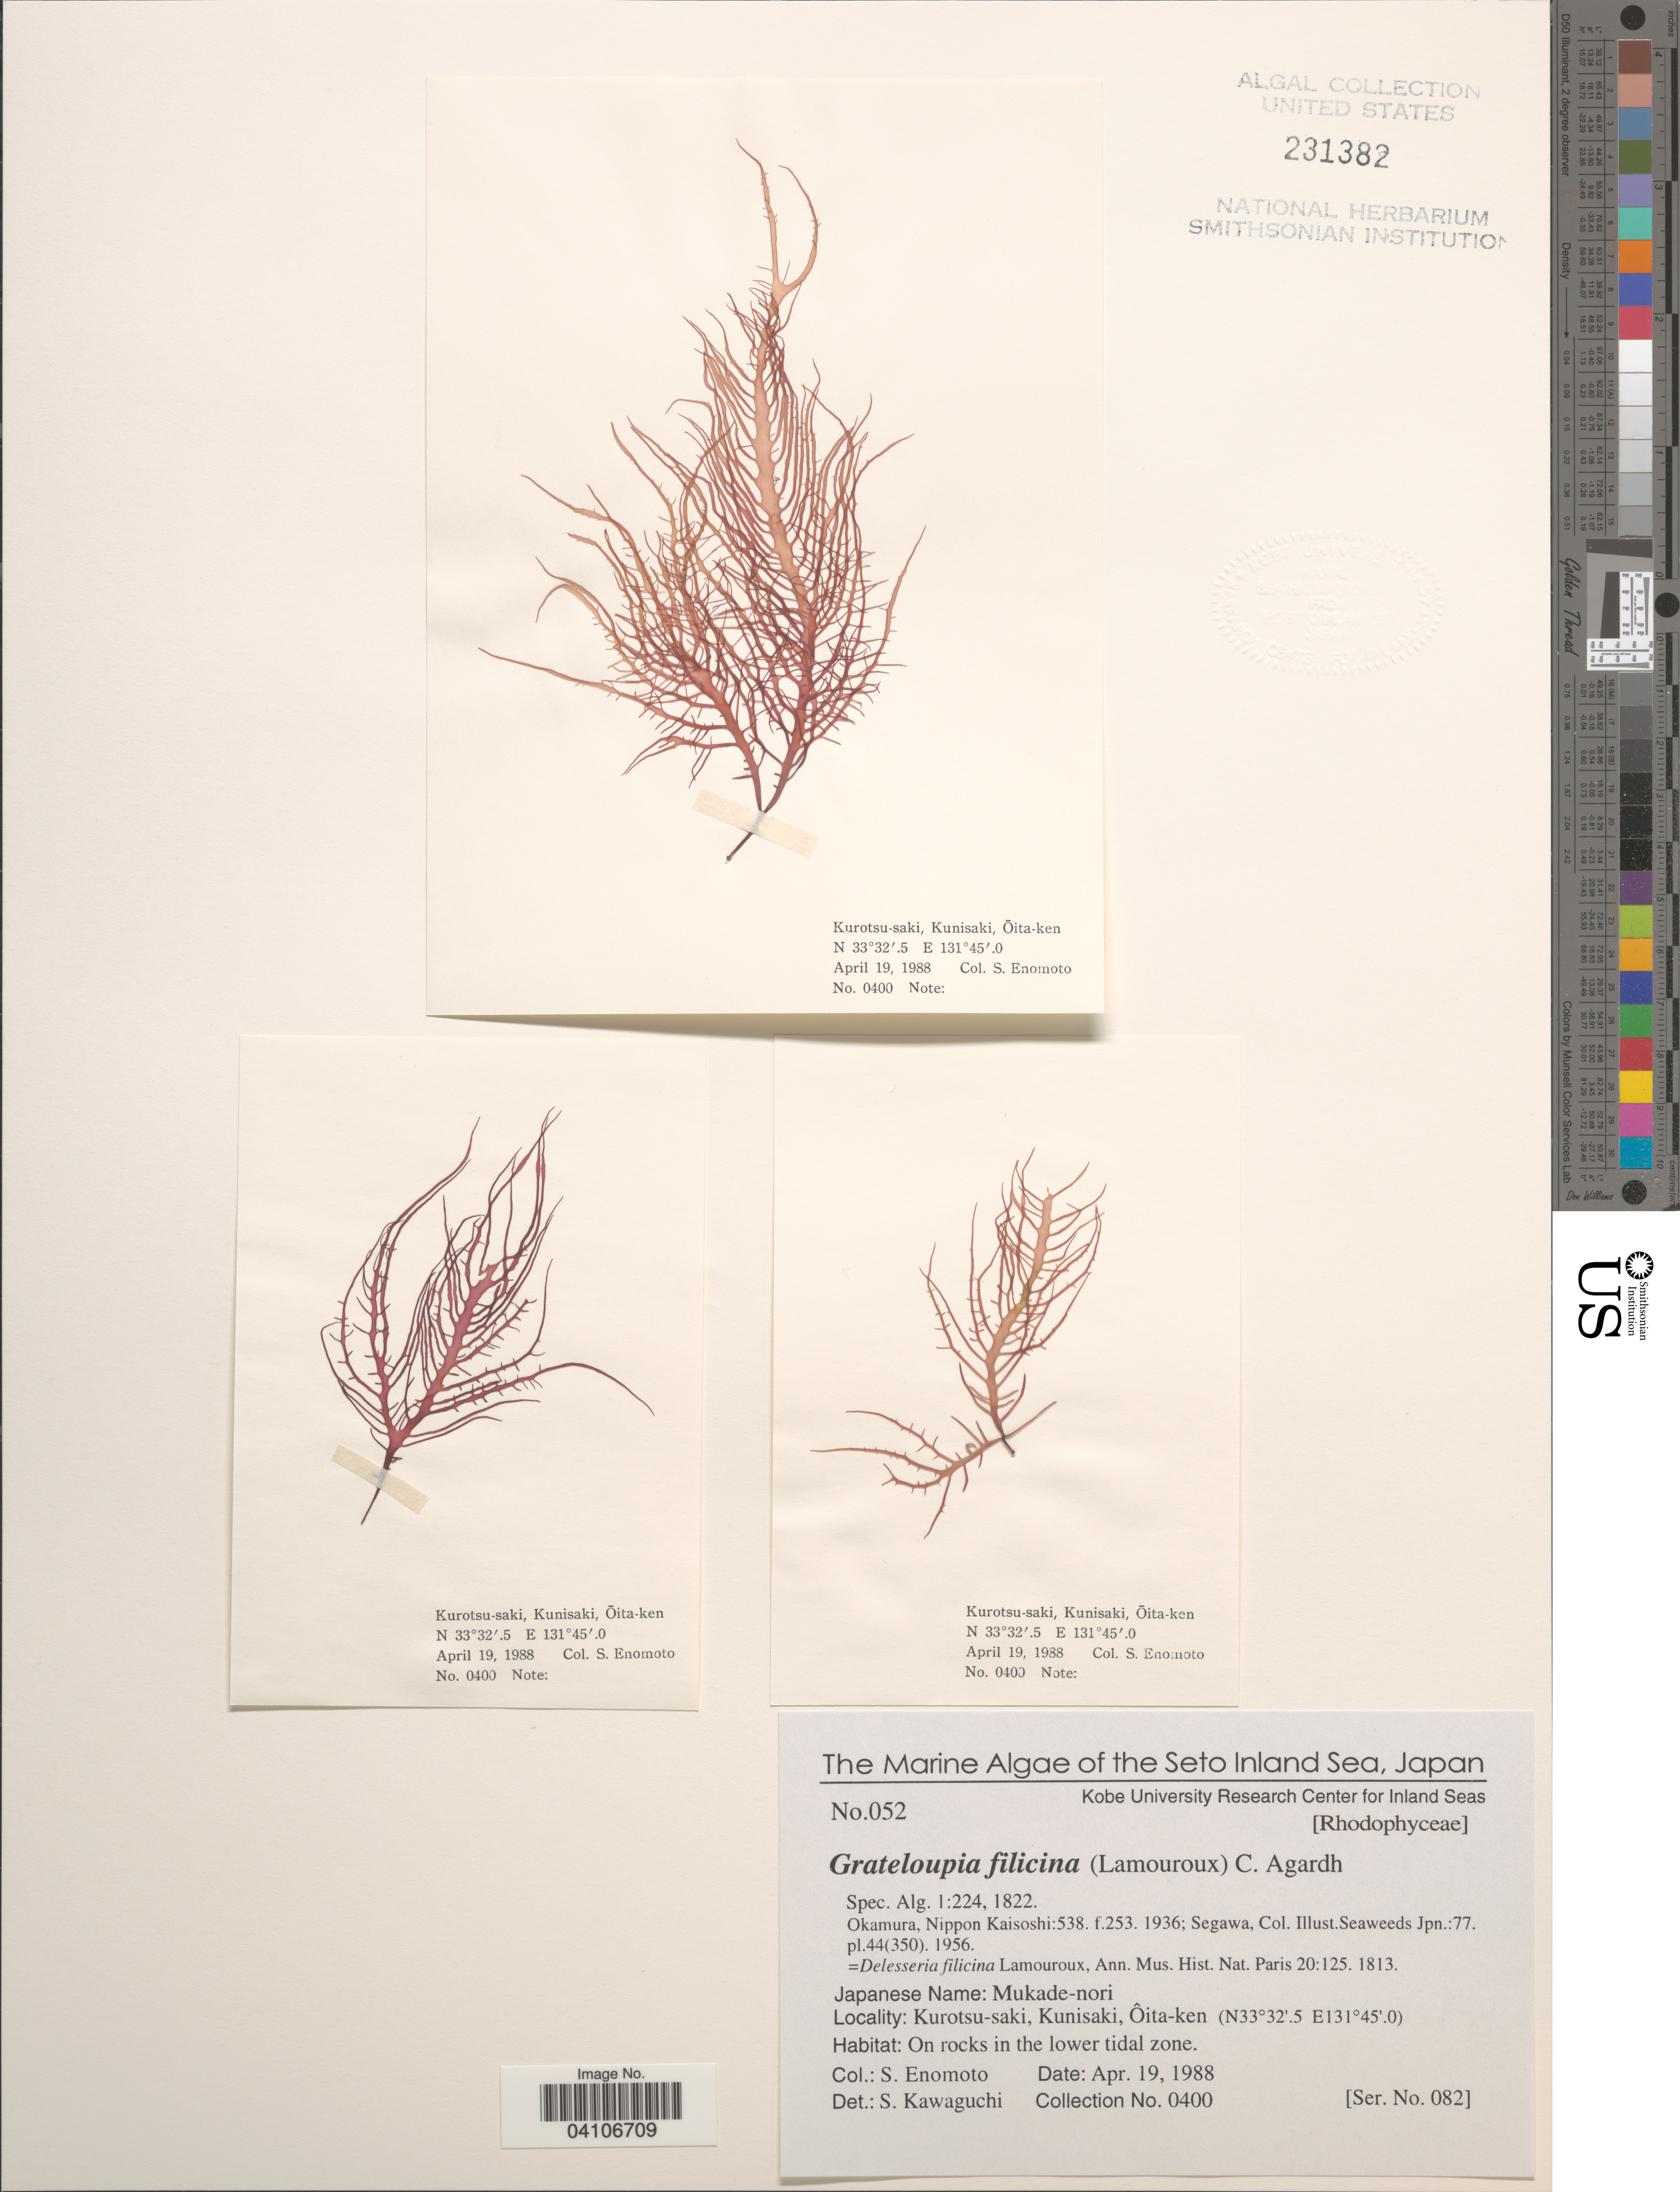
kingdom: Plantae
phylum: Rhodophyta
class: Florideophyceae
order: Halymeniales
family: Halymeniaceae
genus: Grateloupia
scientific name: Grateloupia filicina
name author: (J.V.Lamouroux) C. Agardh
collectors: S. Enomoto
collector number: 0400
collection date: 1988-04-19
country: Japan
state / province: Oita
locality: The Seto Inland Sea. Kurotsu-saki, Kunisaki- Ôita-ken.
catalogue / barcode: US 231382